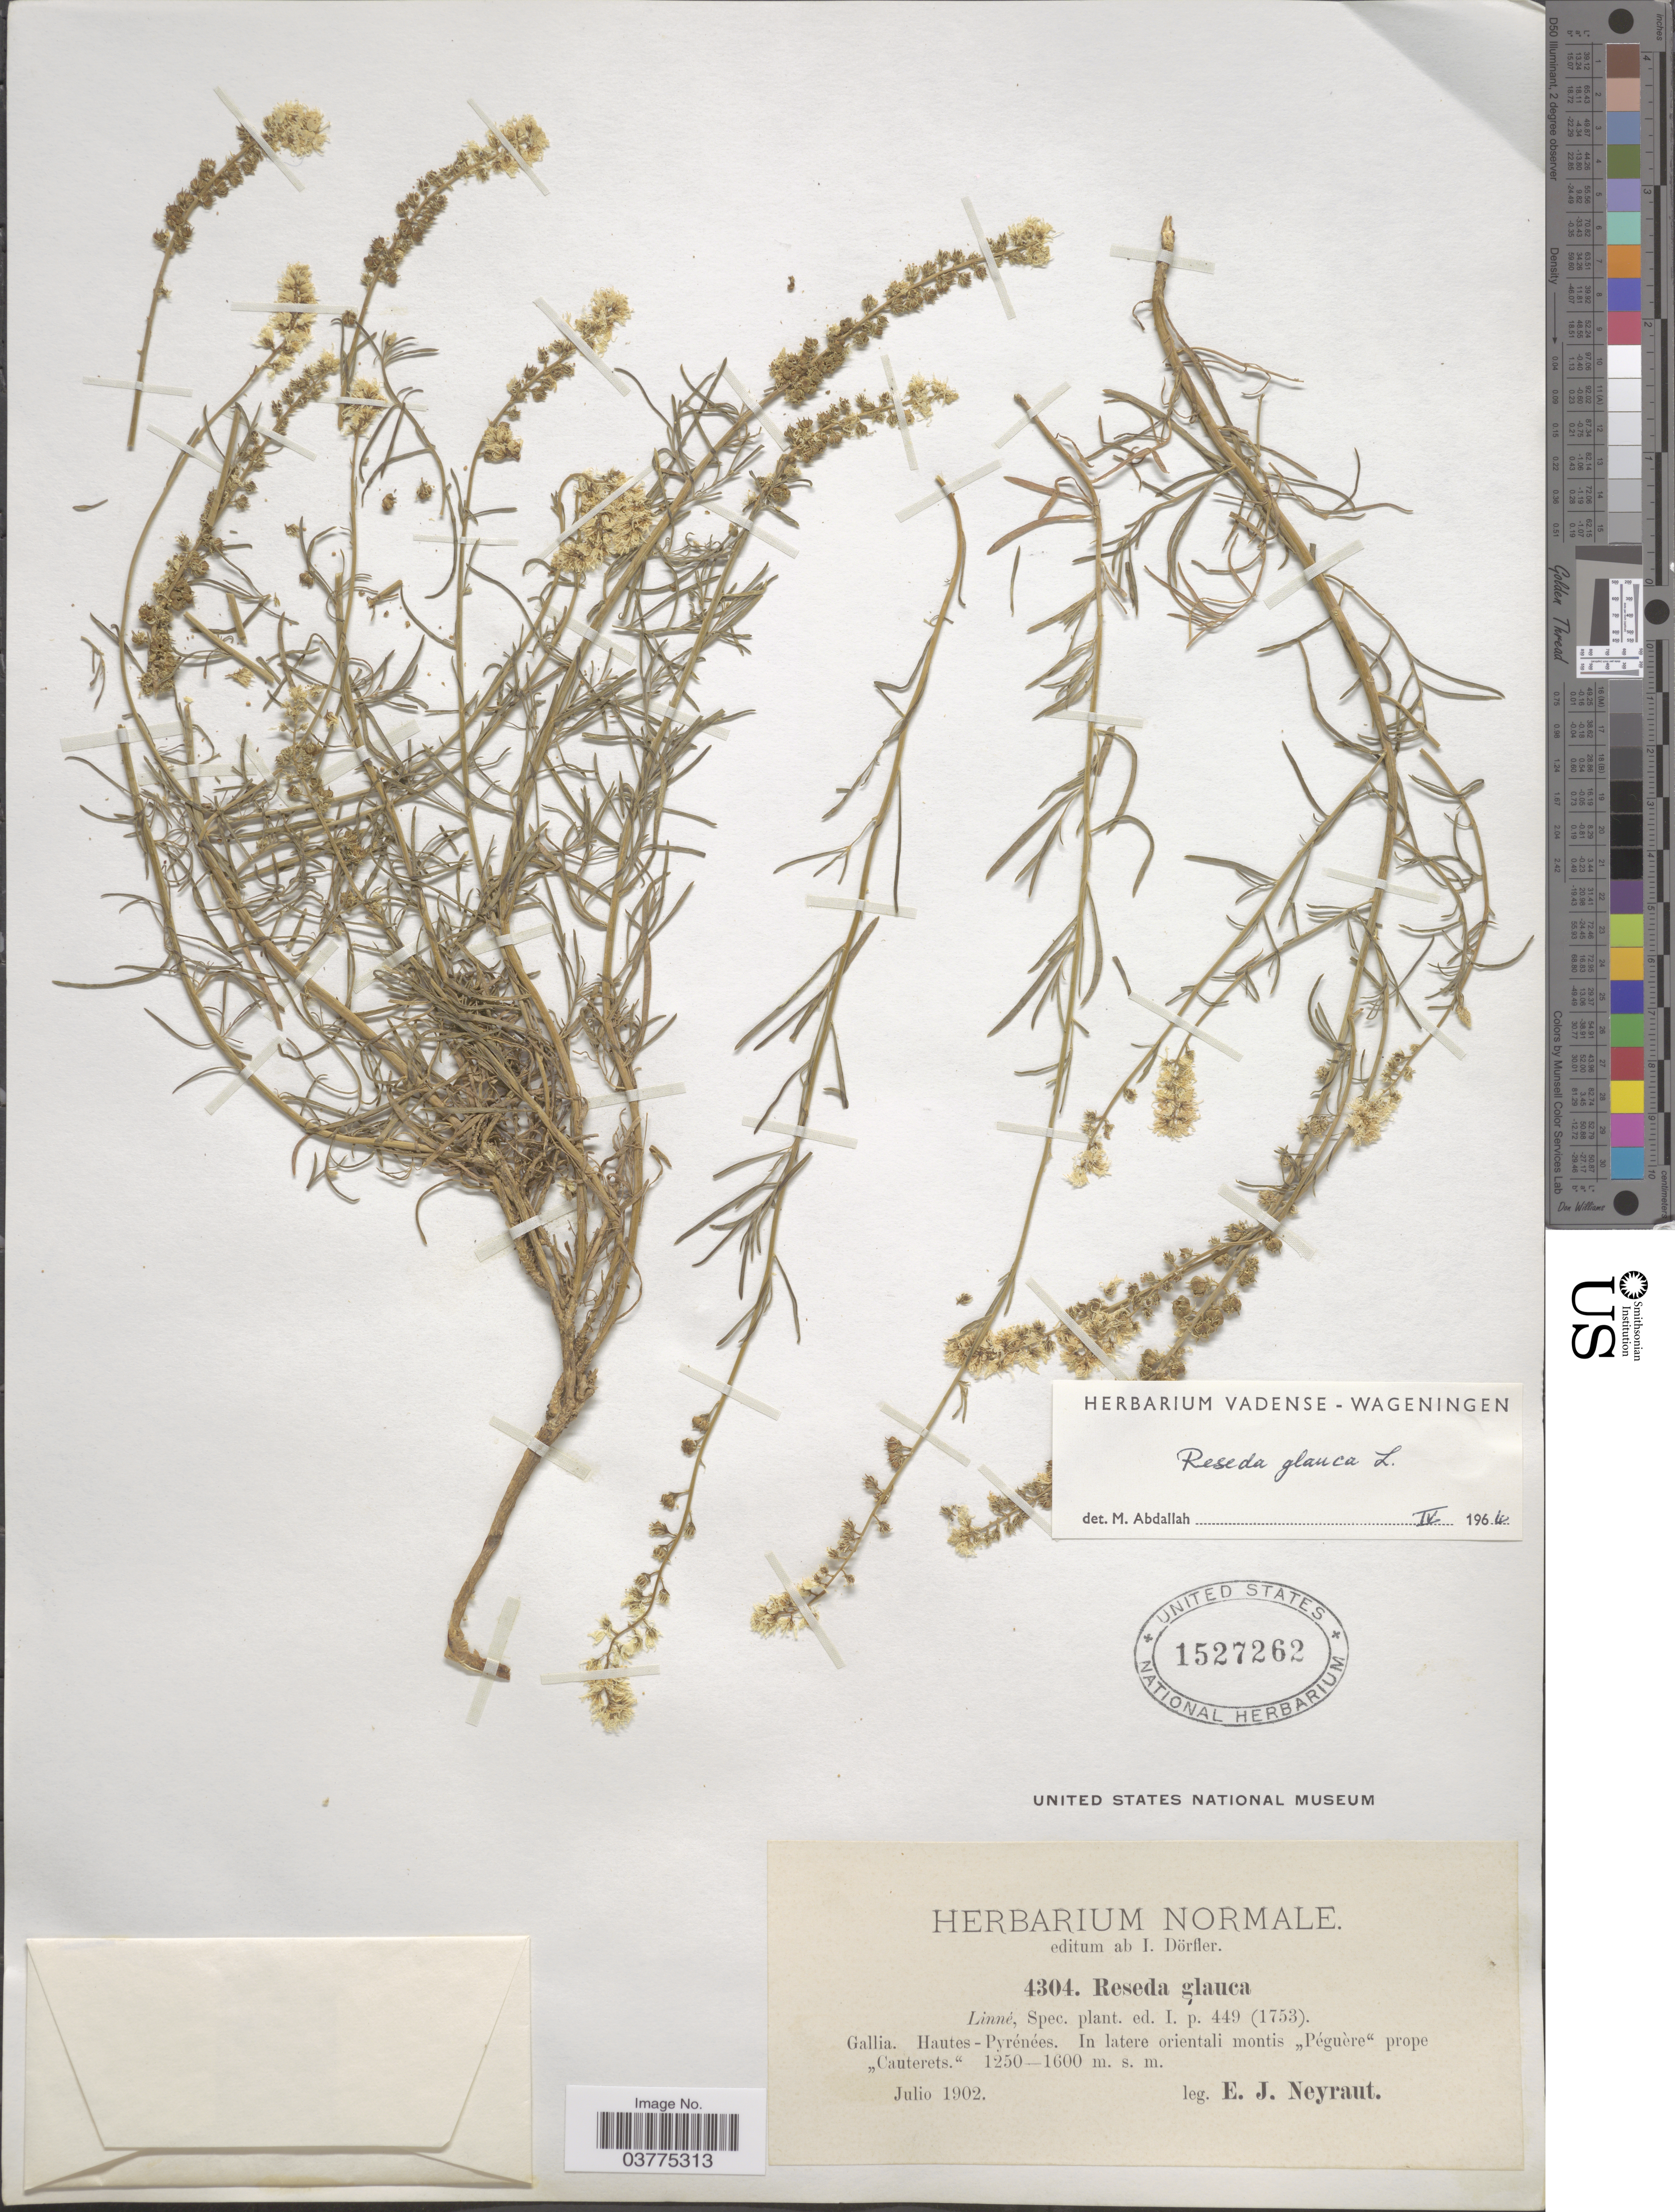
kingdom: Plantae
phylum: Tracheophyta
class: Magnoliopsida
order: Brassicales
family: Resedaceae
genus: Reseda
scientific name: Reseda glauca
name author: L.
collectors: E. Neyraut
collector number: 4304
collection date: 1902-07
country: France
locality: Gallia. Hautes- Pyrénées. In latere orientali montis "Péguère" prope "Cauterets."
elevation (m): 1250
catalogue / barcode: US 1527262